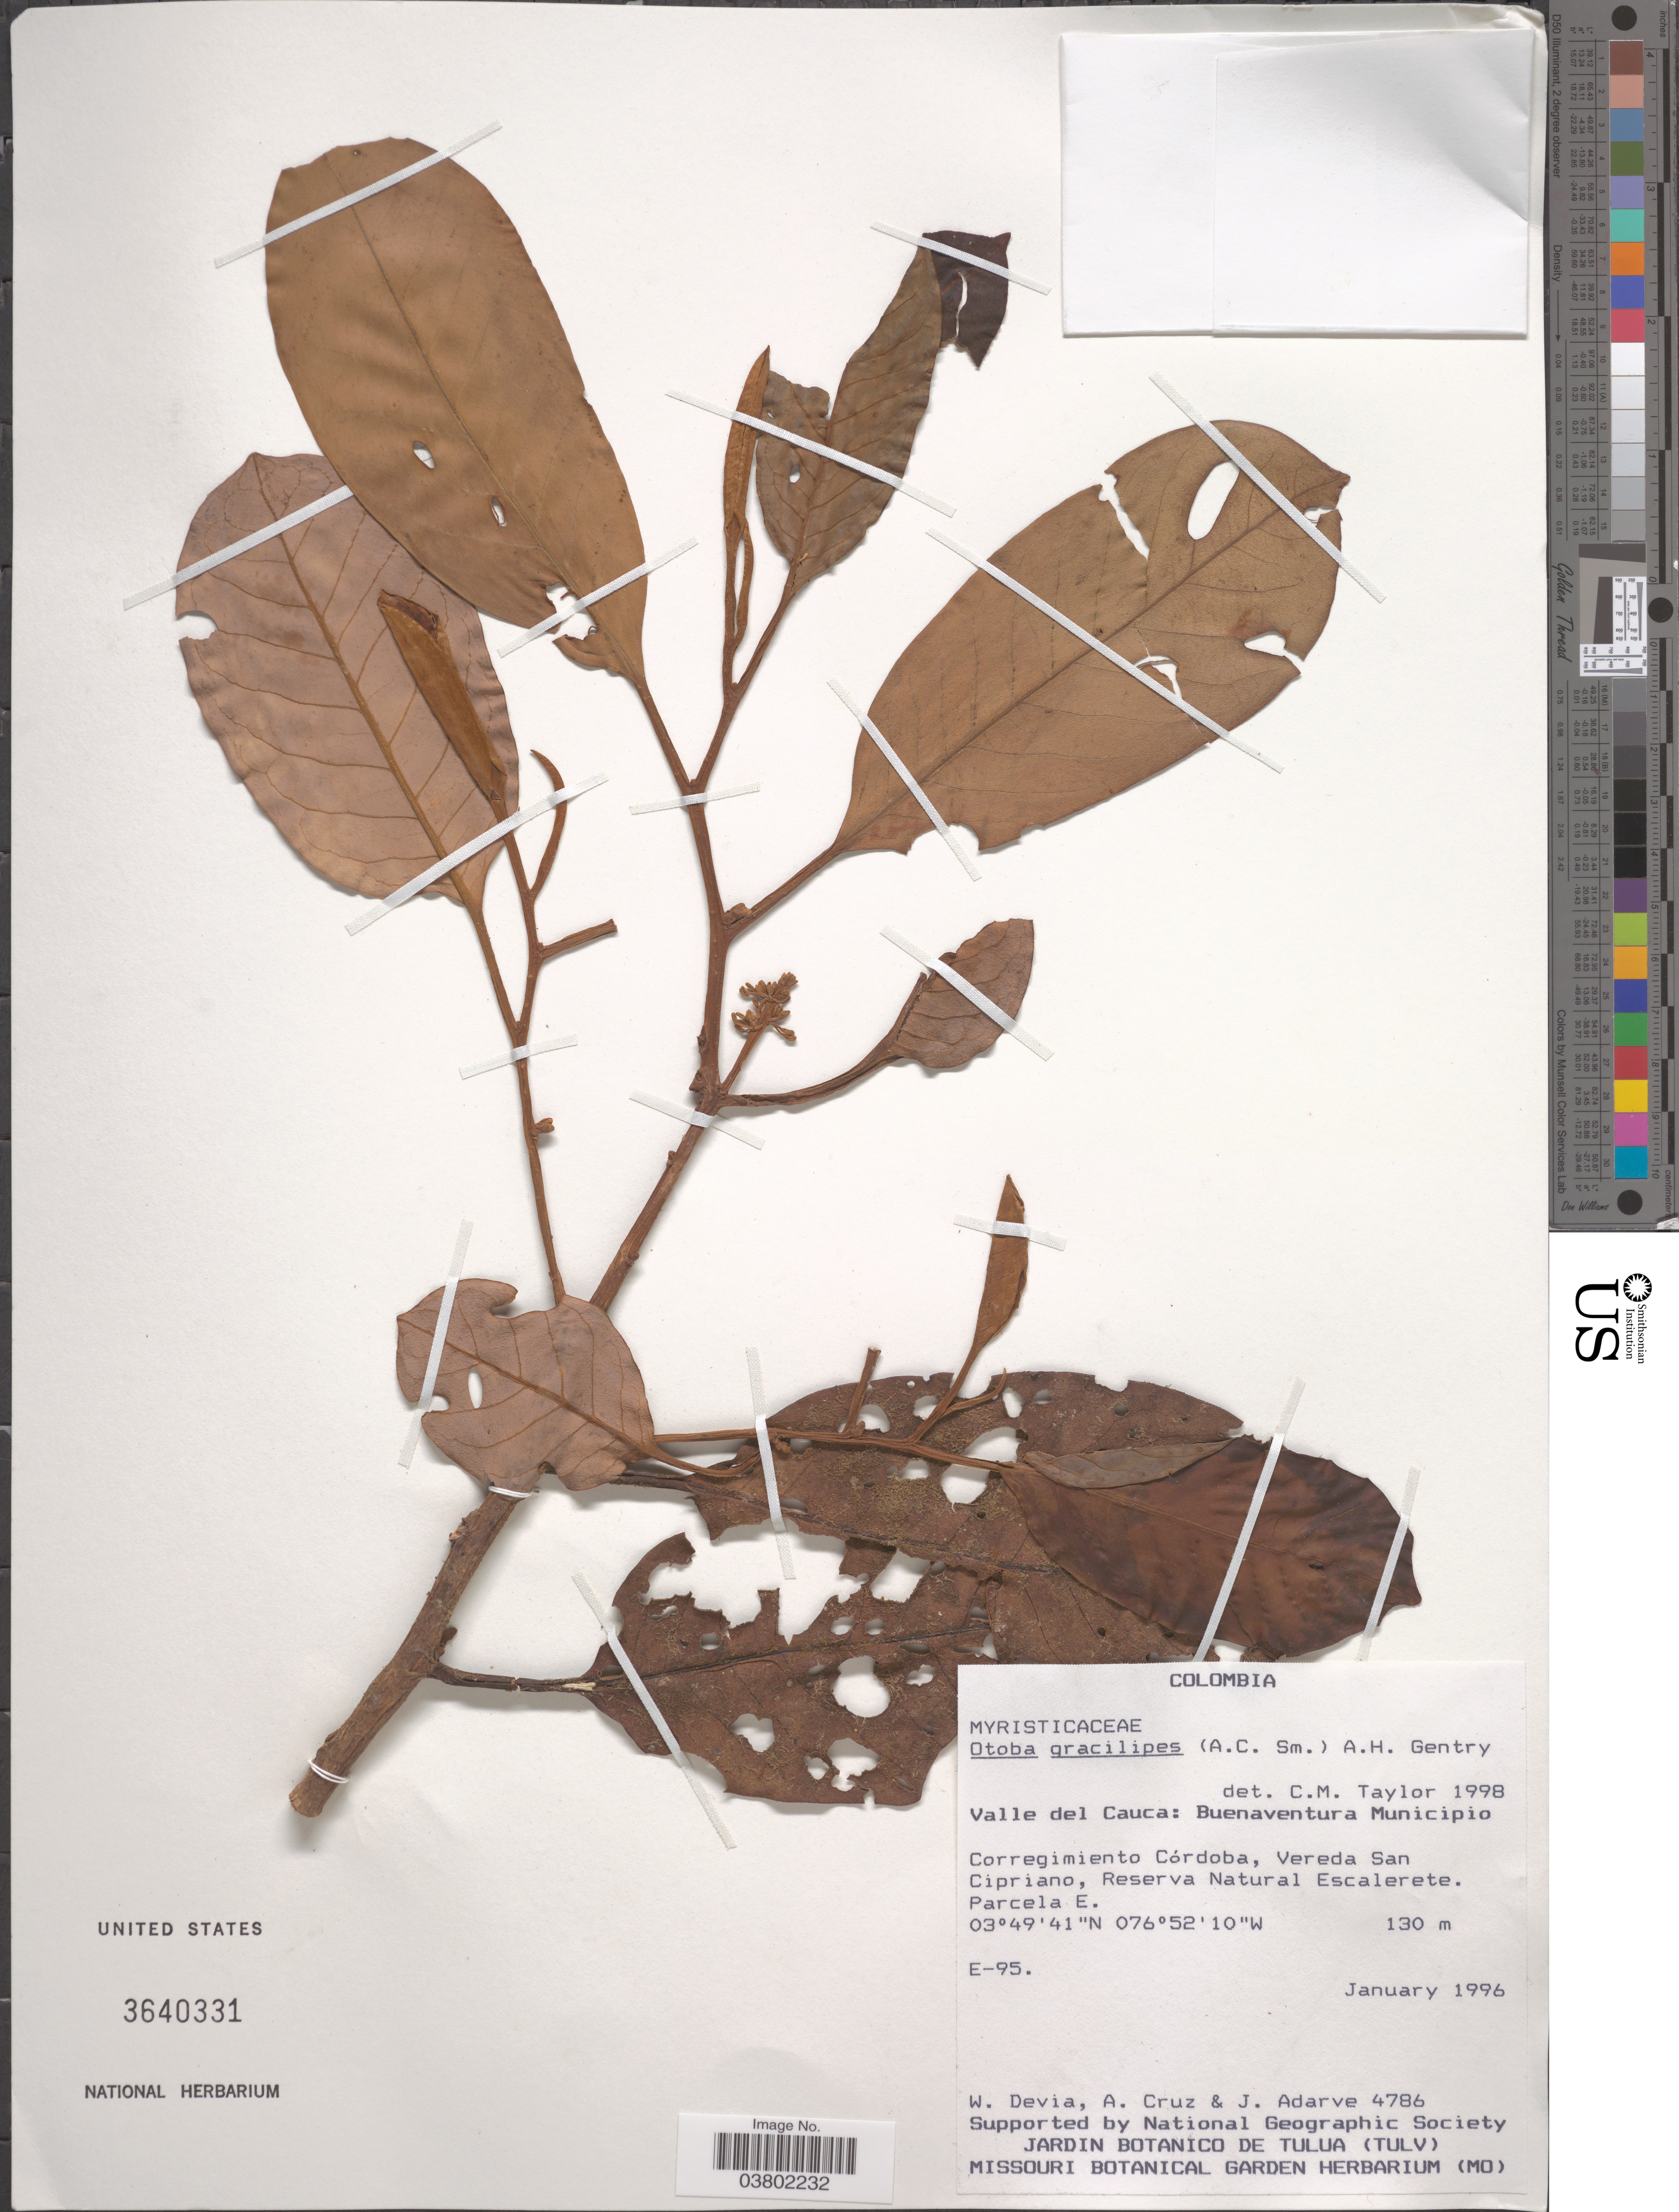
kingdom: Plantae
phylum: Tracheophyta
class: Magnoliopsida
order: Magnoliales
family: Myristicaceae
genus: Otoba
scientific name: Otoba gracilipes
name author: (A.C. Sm.) A.H. Gentry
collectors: W. Devia, A. Cruz & J. B. Adarve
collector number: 4786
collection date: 1996-01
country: Colombia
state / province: Valle del Cauca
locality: Buenaventura Municipio. Corregimiento Córdoba, Vereda San Cipriano, Reserva Natural Escalerete. Parcela E.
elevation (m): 130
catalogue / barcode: US 3640331